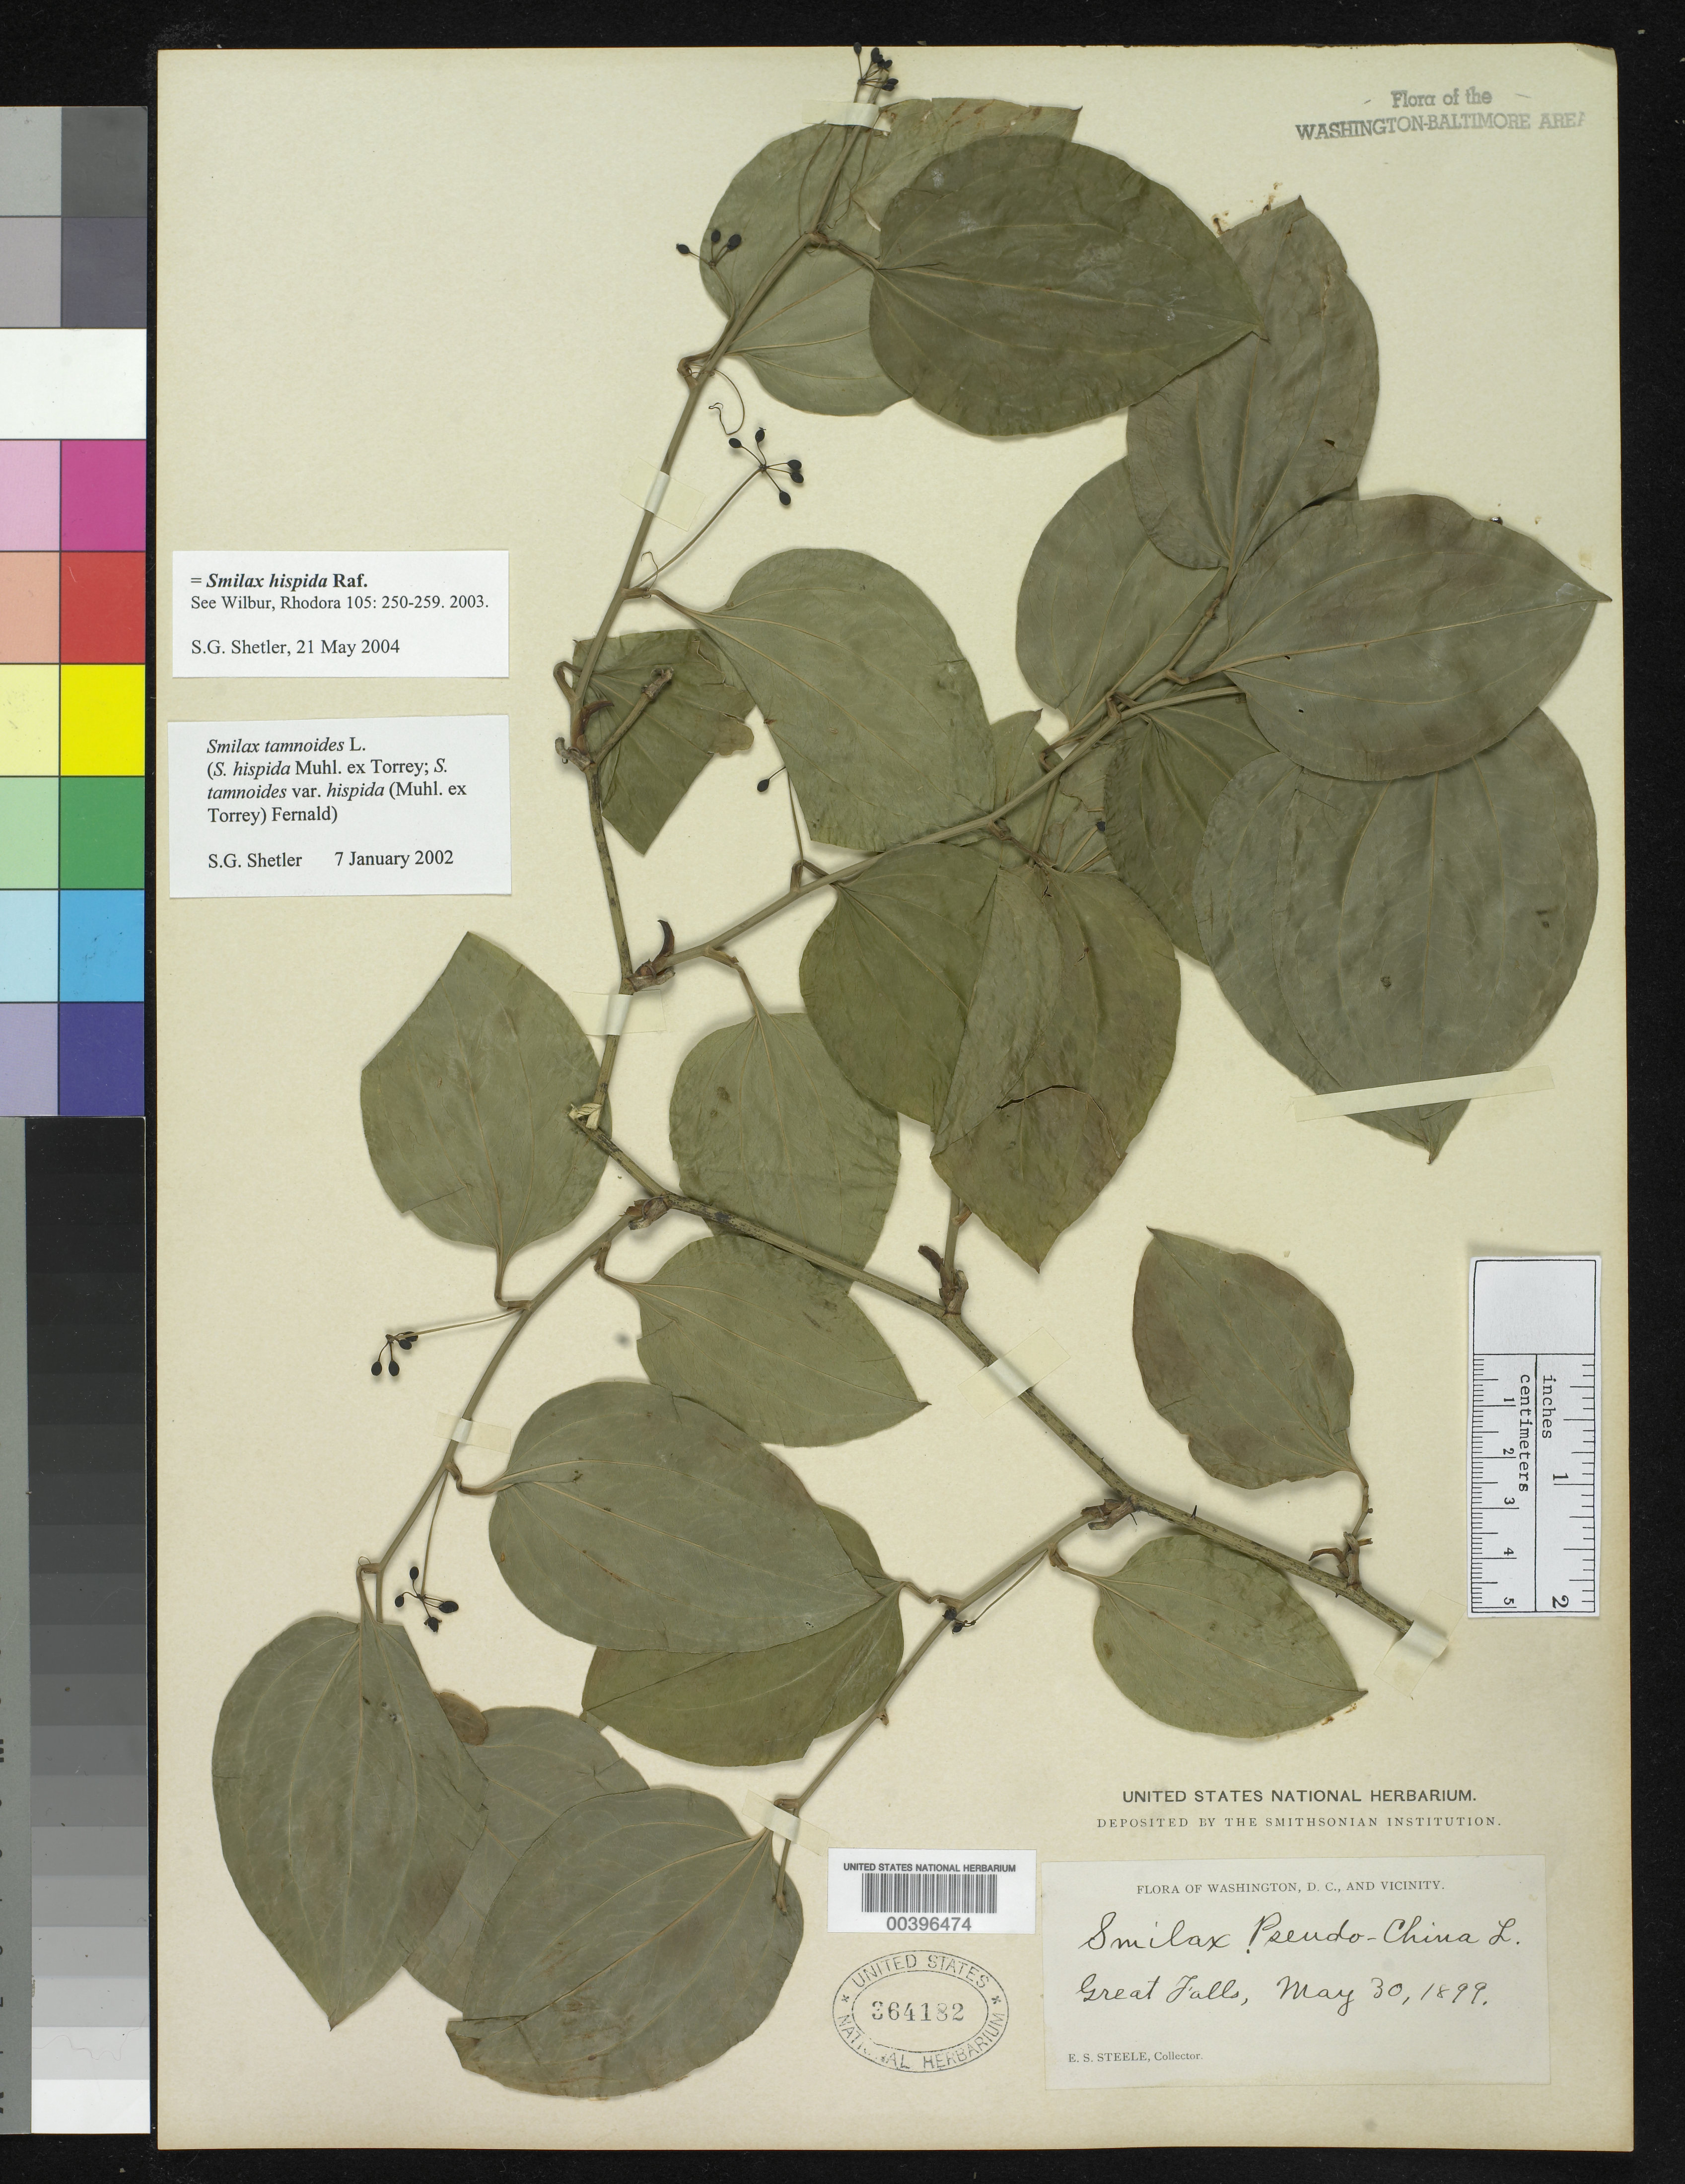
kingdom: Plantae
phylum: Tracheophyta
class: Liliopsida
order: Liliales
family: Smilacaceae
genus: Smilax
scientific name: Smilax hispida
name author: Raf.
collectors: E. Steele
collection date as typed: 30 May 1899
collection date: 1899-05-30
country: United States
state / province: Maryland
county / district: Montgomery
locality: Great Falls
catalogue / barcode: US 364182